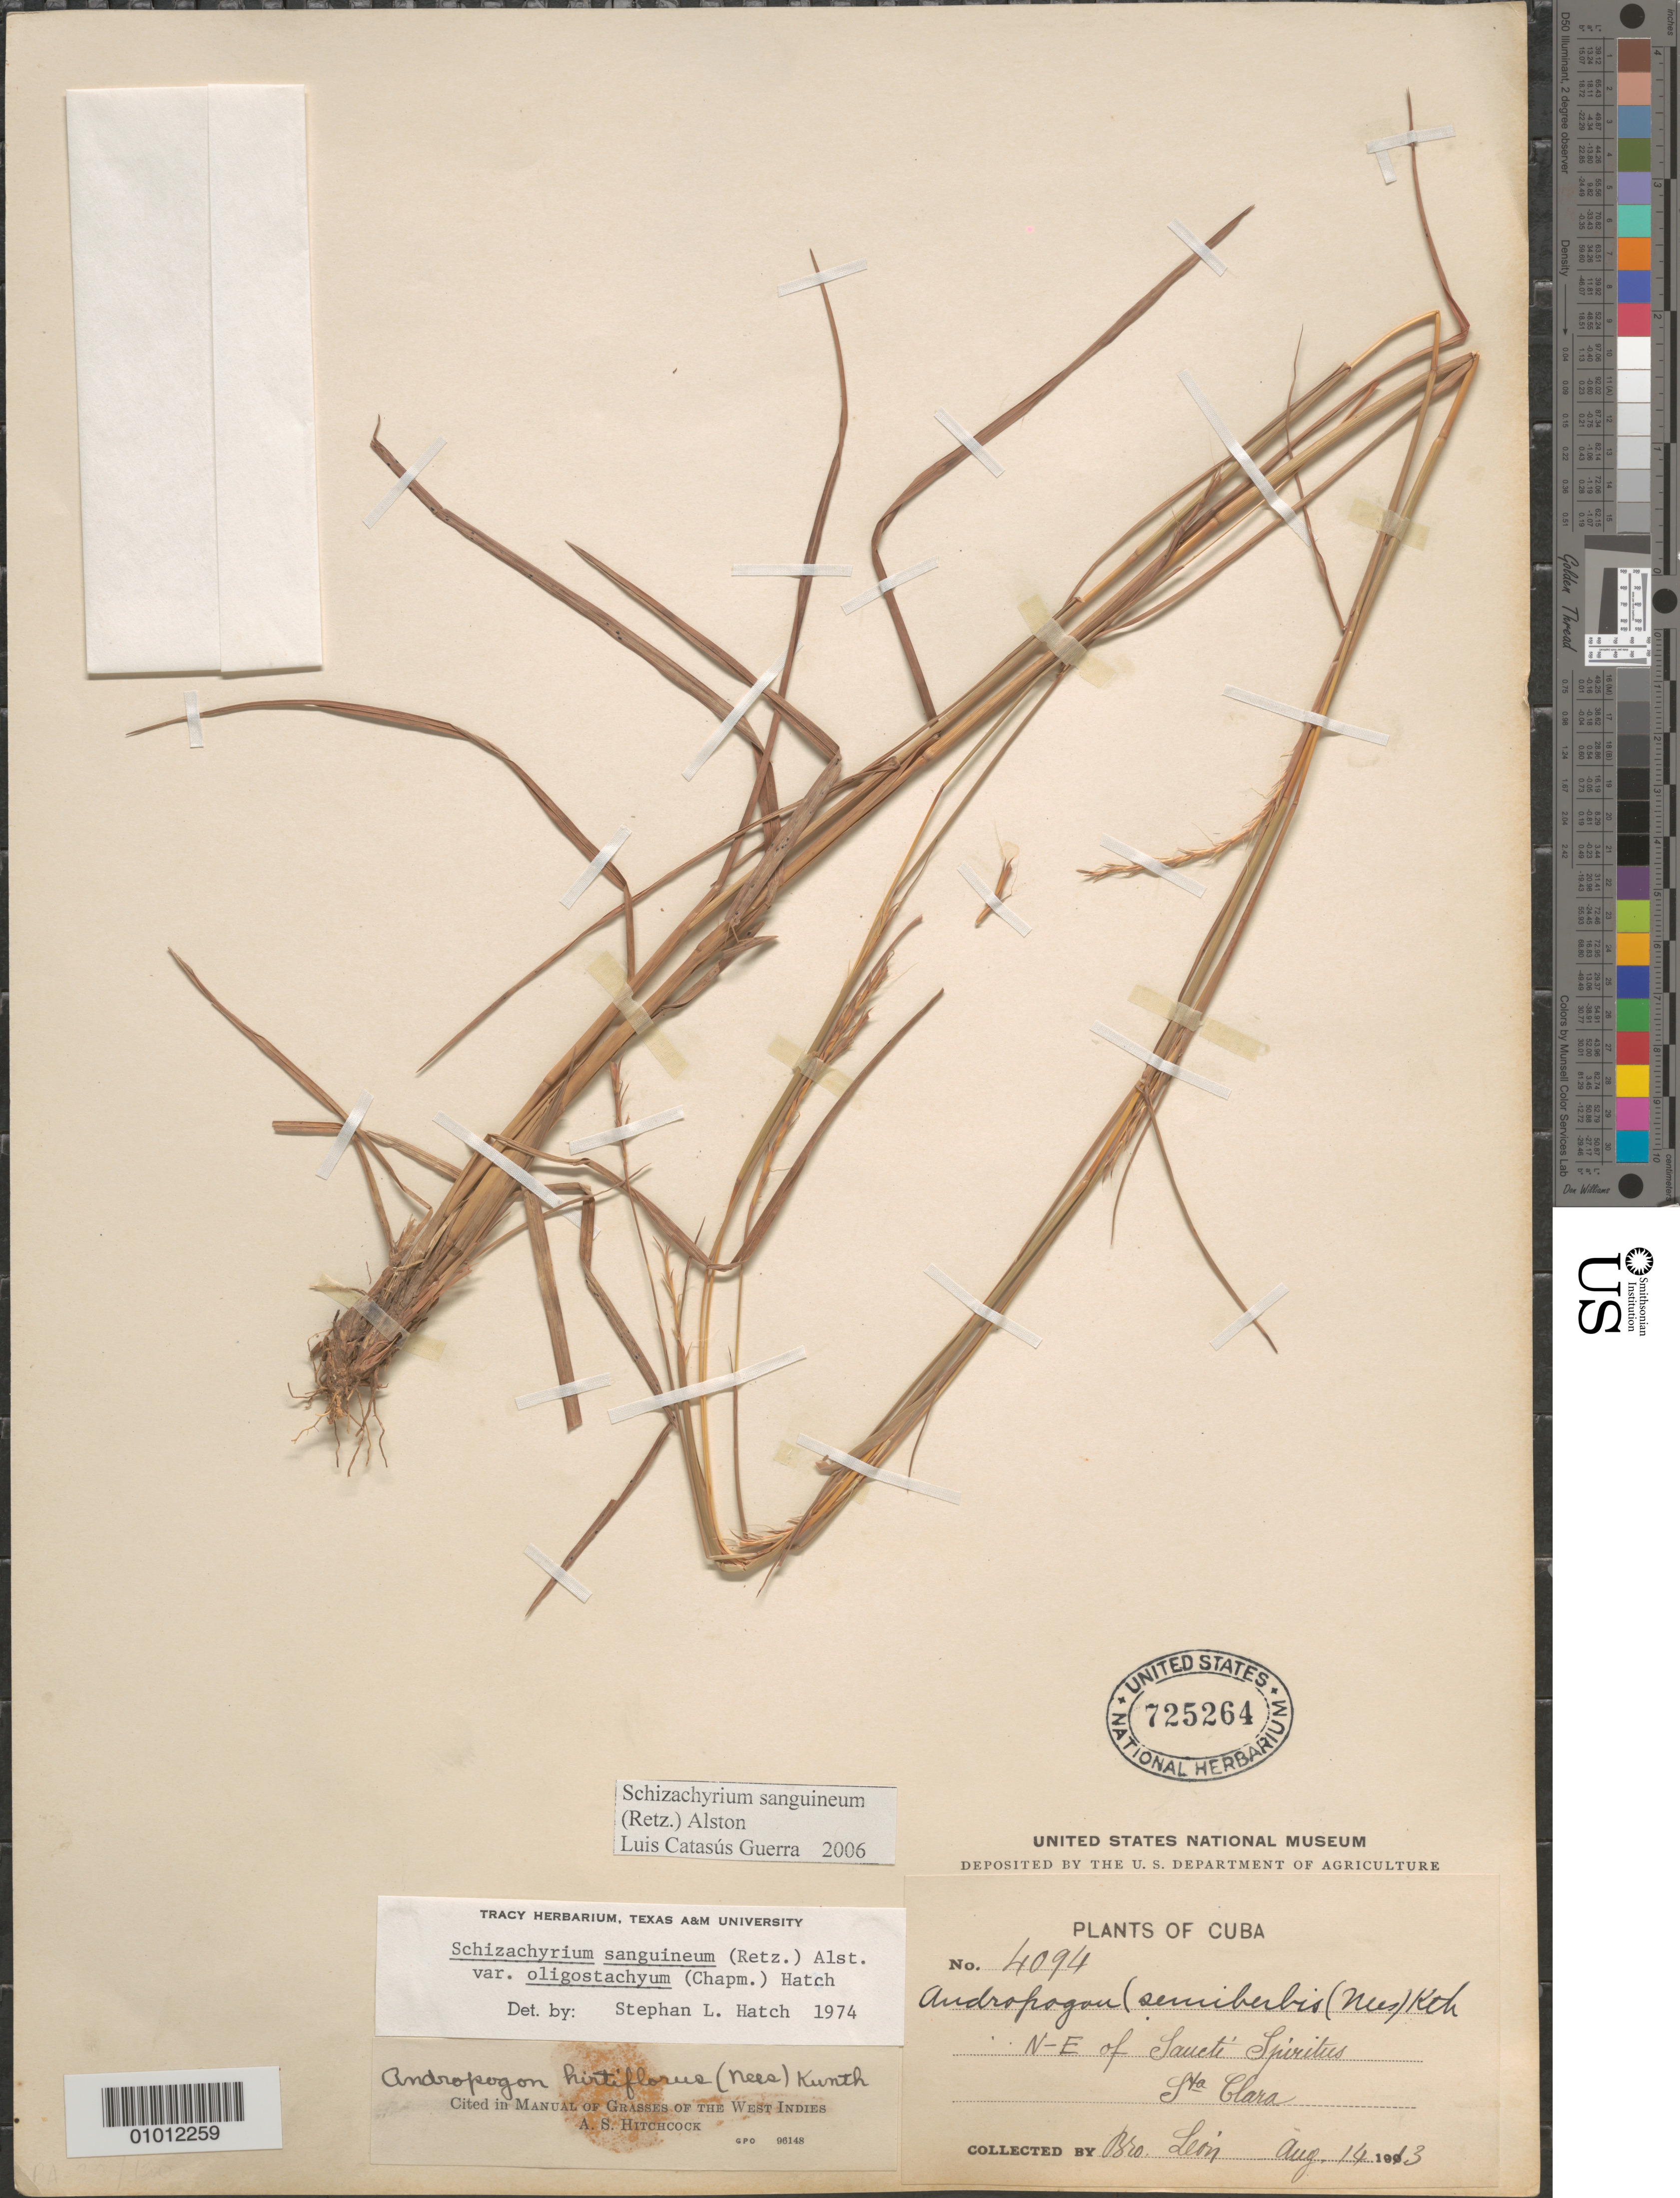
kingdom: Plantae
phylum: Tracheophyta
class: Liliopsida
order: Poales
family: Poaceae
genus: Schizachyrium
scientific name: Schizachyrium sanguineum var. sanguineum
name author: (Retz.) Alston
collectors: Bro. León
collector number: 4094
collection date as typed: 14 Aug 1913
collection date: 1913-08-14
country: Cuba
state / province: Villa Clara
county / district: Santa Clara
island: Cuba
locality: NE of Sancti Spiritus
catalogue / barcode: US 727264